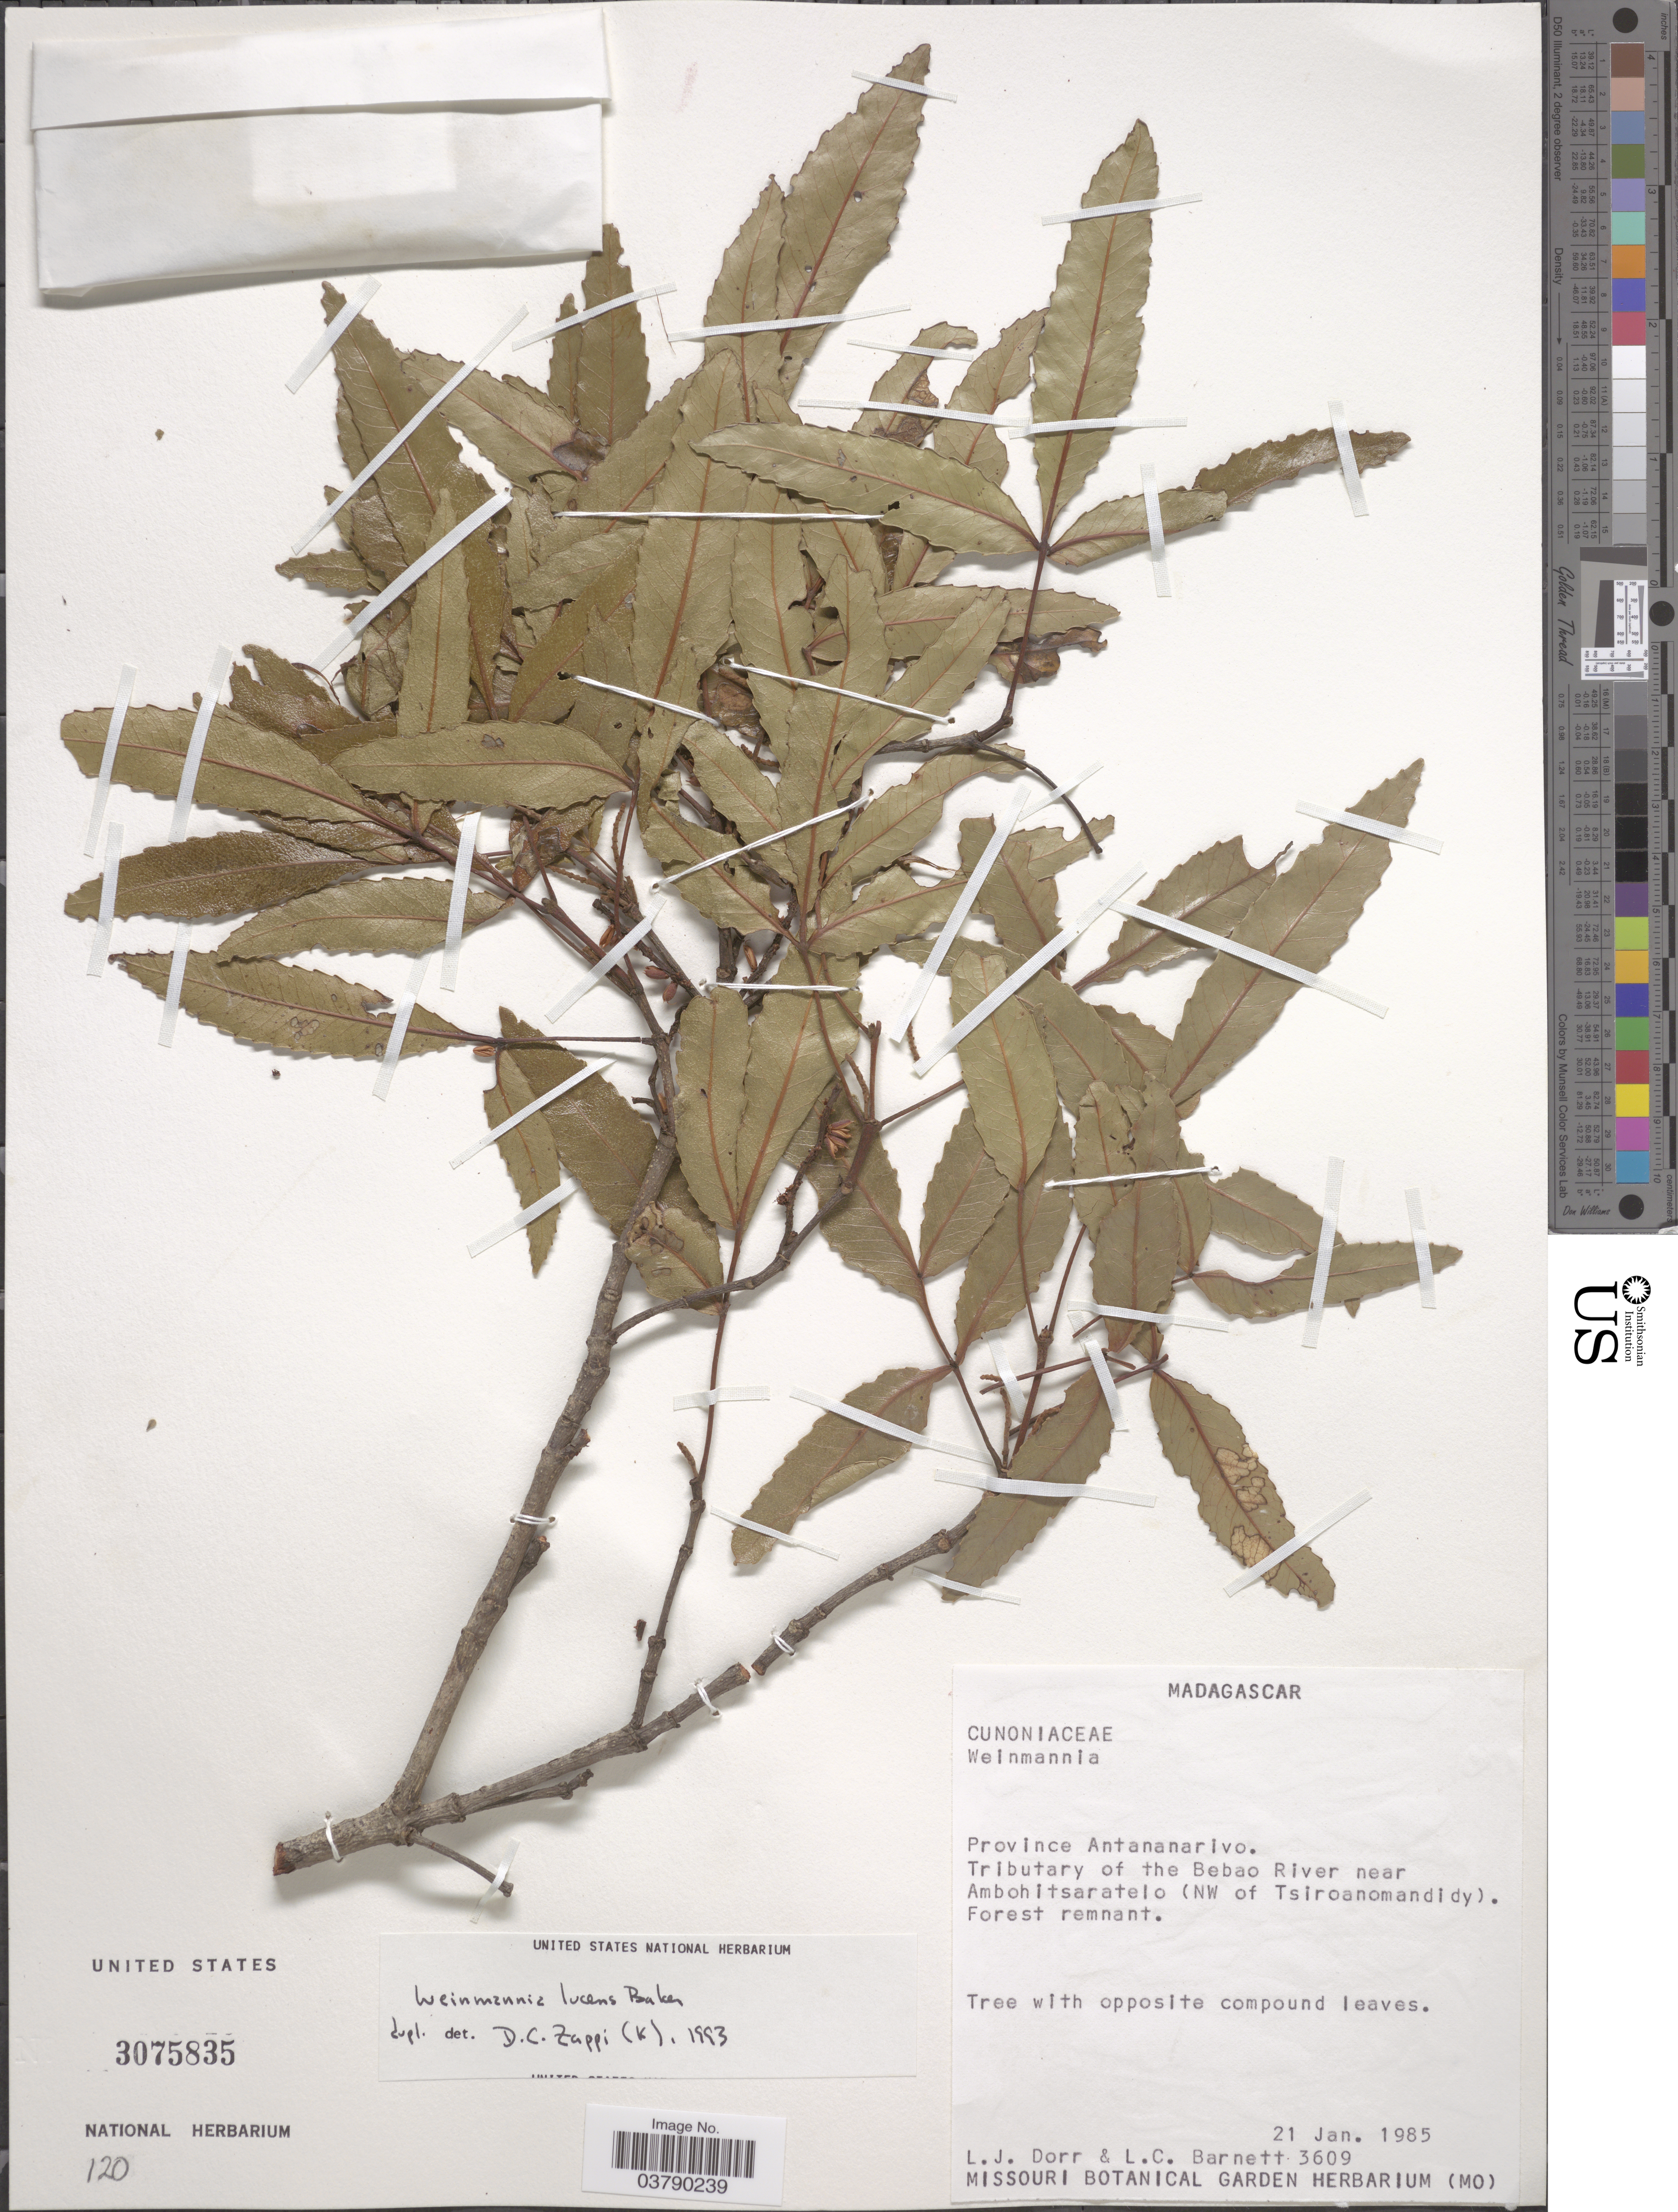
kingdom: Plantae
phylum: Tracheophyta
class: Magnoliopsida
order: Oxalidales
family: Cunoniaceae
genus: Pterophylla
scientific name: Pterophylla lucens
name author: (Baker) J. Bradford & Z.S. Rogers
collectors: L. J. Dorr & L. C. Barnett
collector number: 3609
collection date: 1985-01-21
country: Madagascar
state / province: Bongolava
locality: Tributary of the Bebao River near Ambohitsaratelo (NW of Tsiroanomandidy).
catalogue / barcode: US 3075835